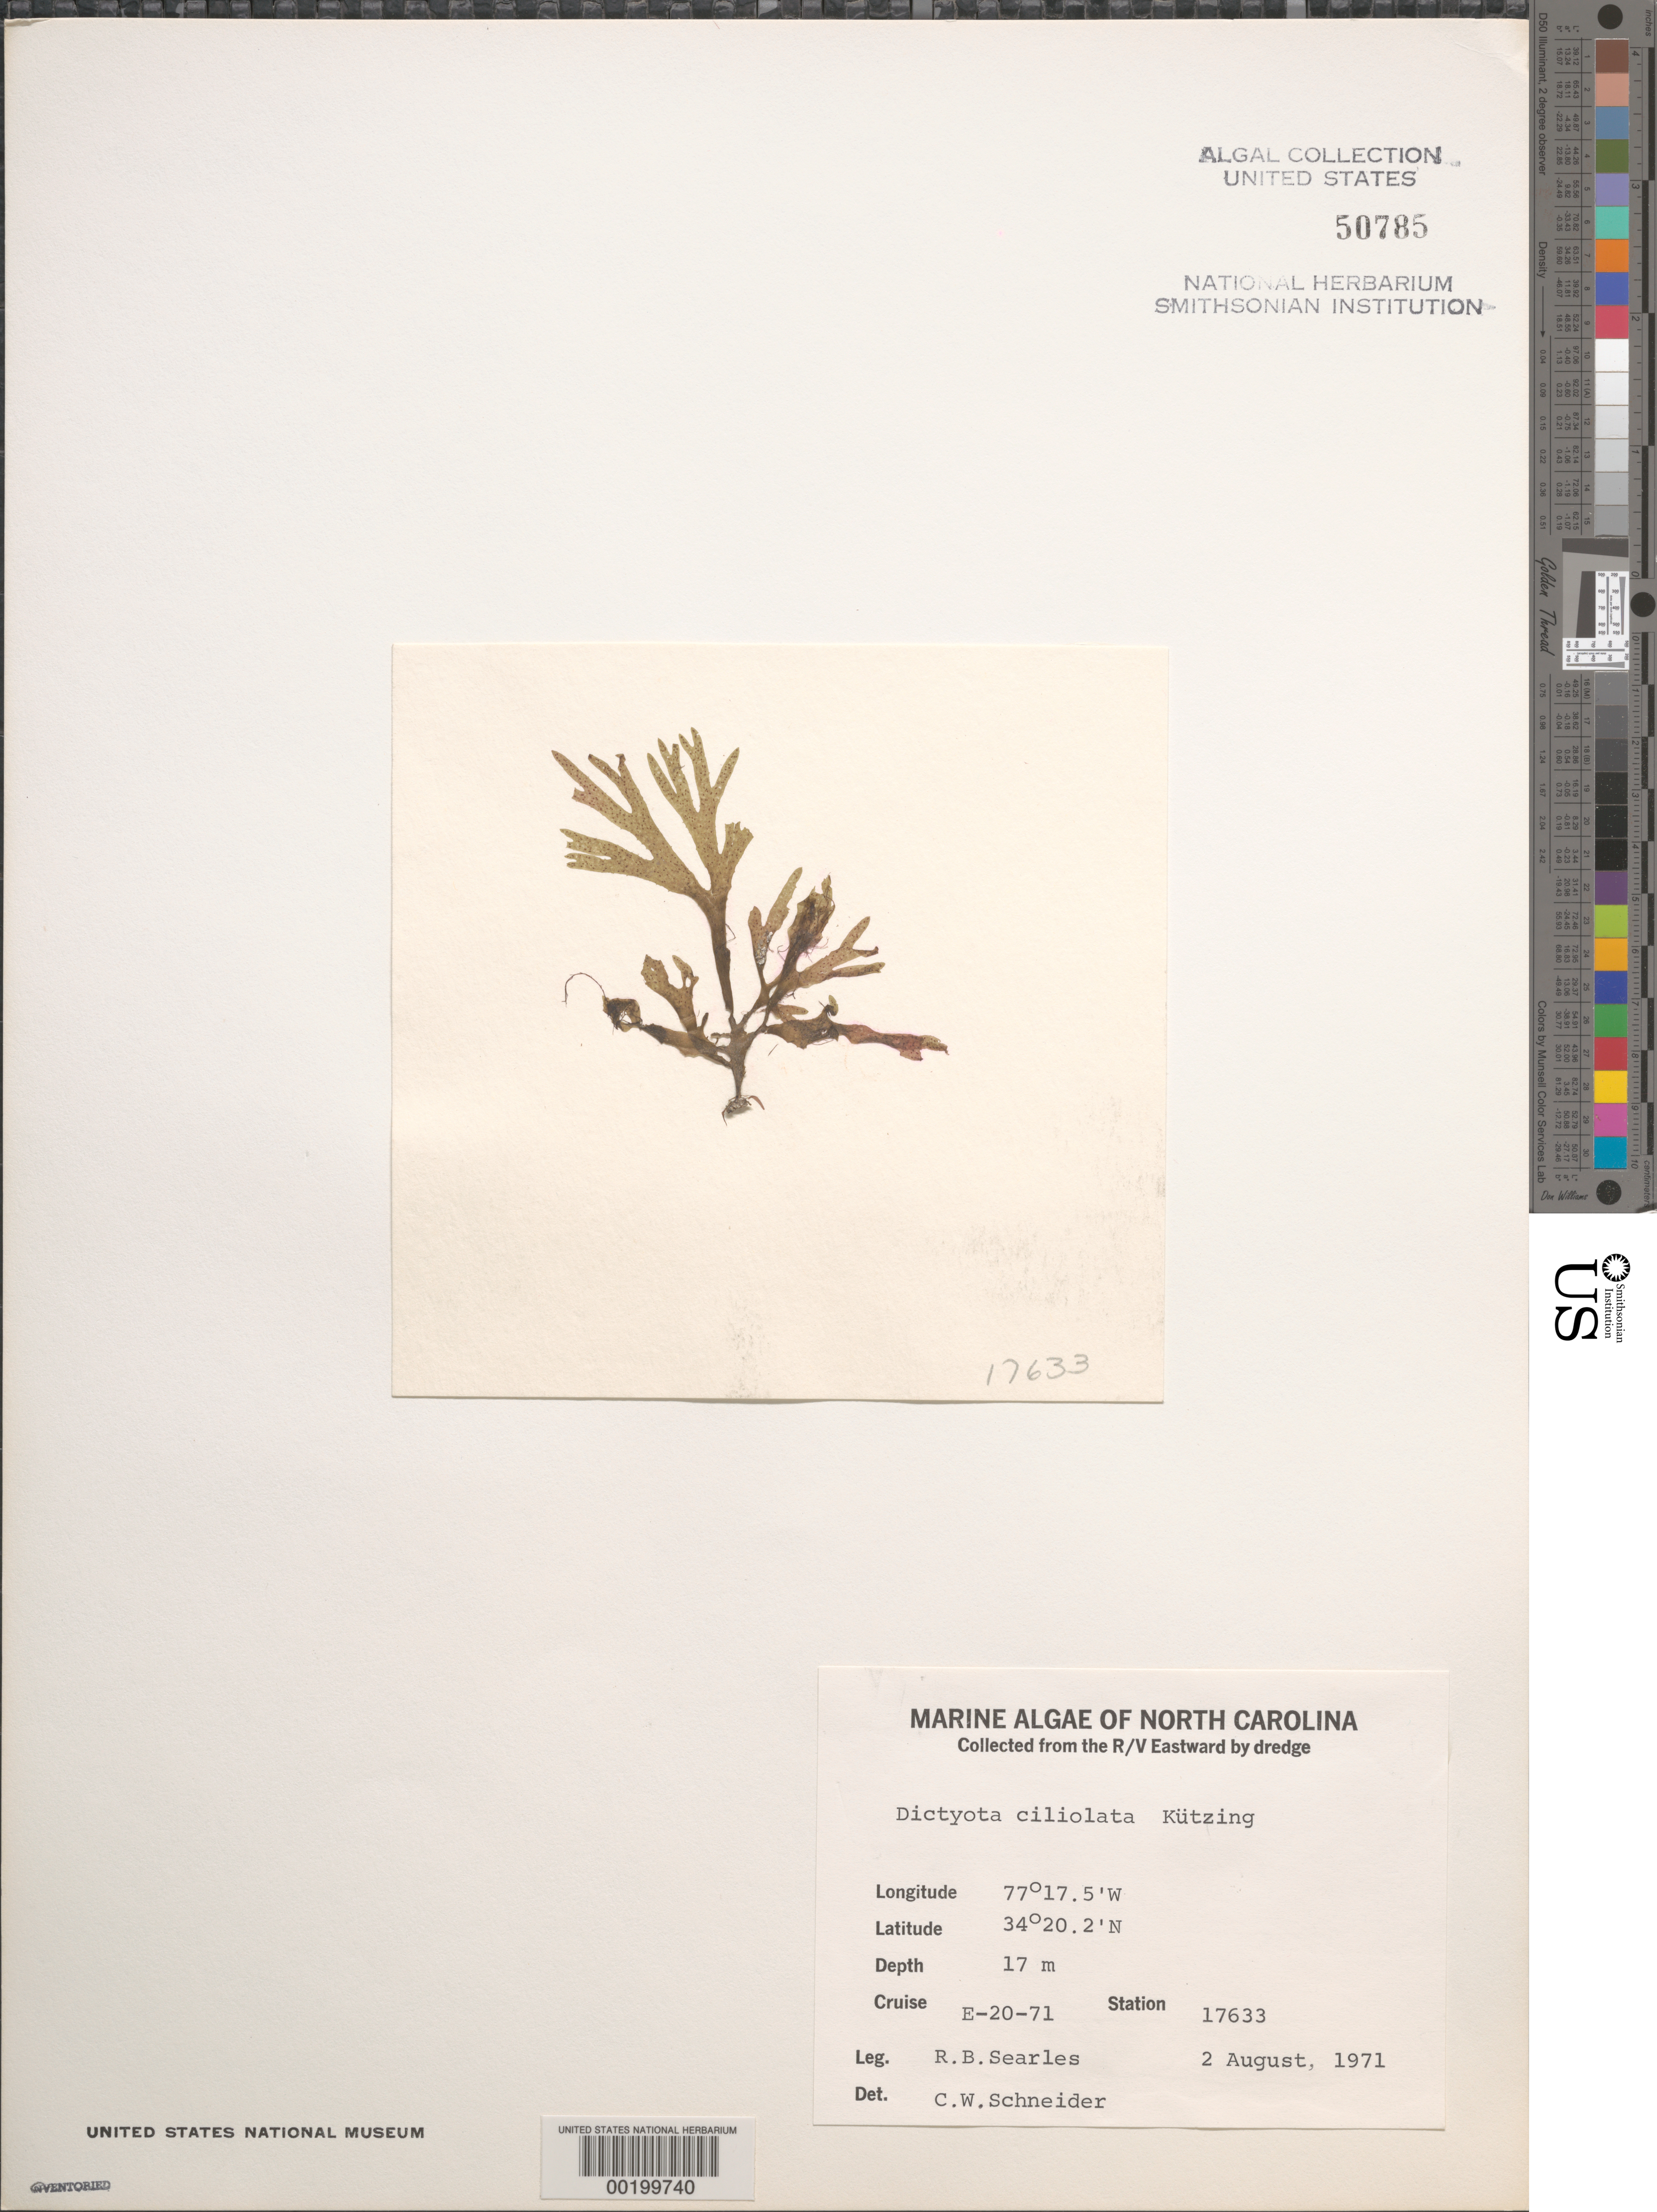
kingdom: Chromista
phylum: Ochrophyta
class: Phaeophyceae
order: Dictyotales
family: Dictyotaceae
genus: Dictyota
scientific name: Dictyota ciliolata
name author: Sond. ex Kütz.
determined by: Schneider, C. W.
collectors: R. Searles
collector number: Station 17633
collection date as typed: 02 Aug 1971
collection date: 1971-08-02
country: United States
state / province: North Carolina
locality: Onslow Bay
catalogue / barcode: US 50785